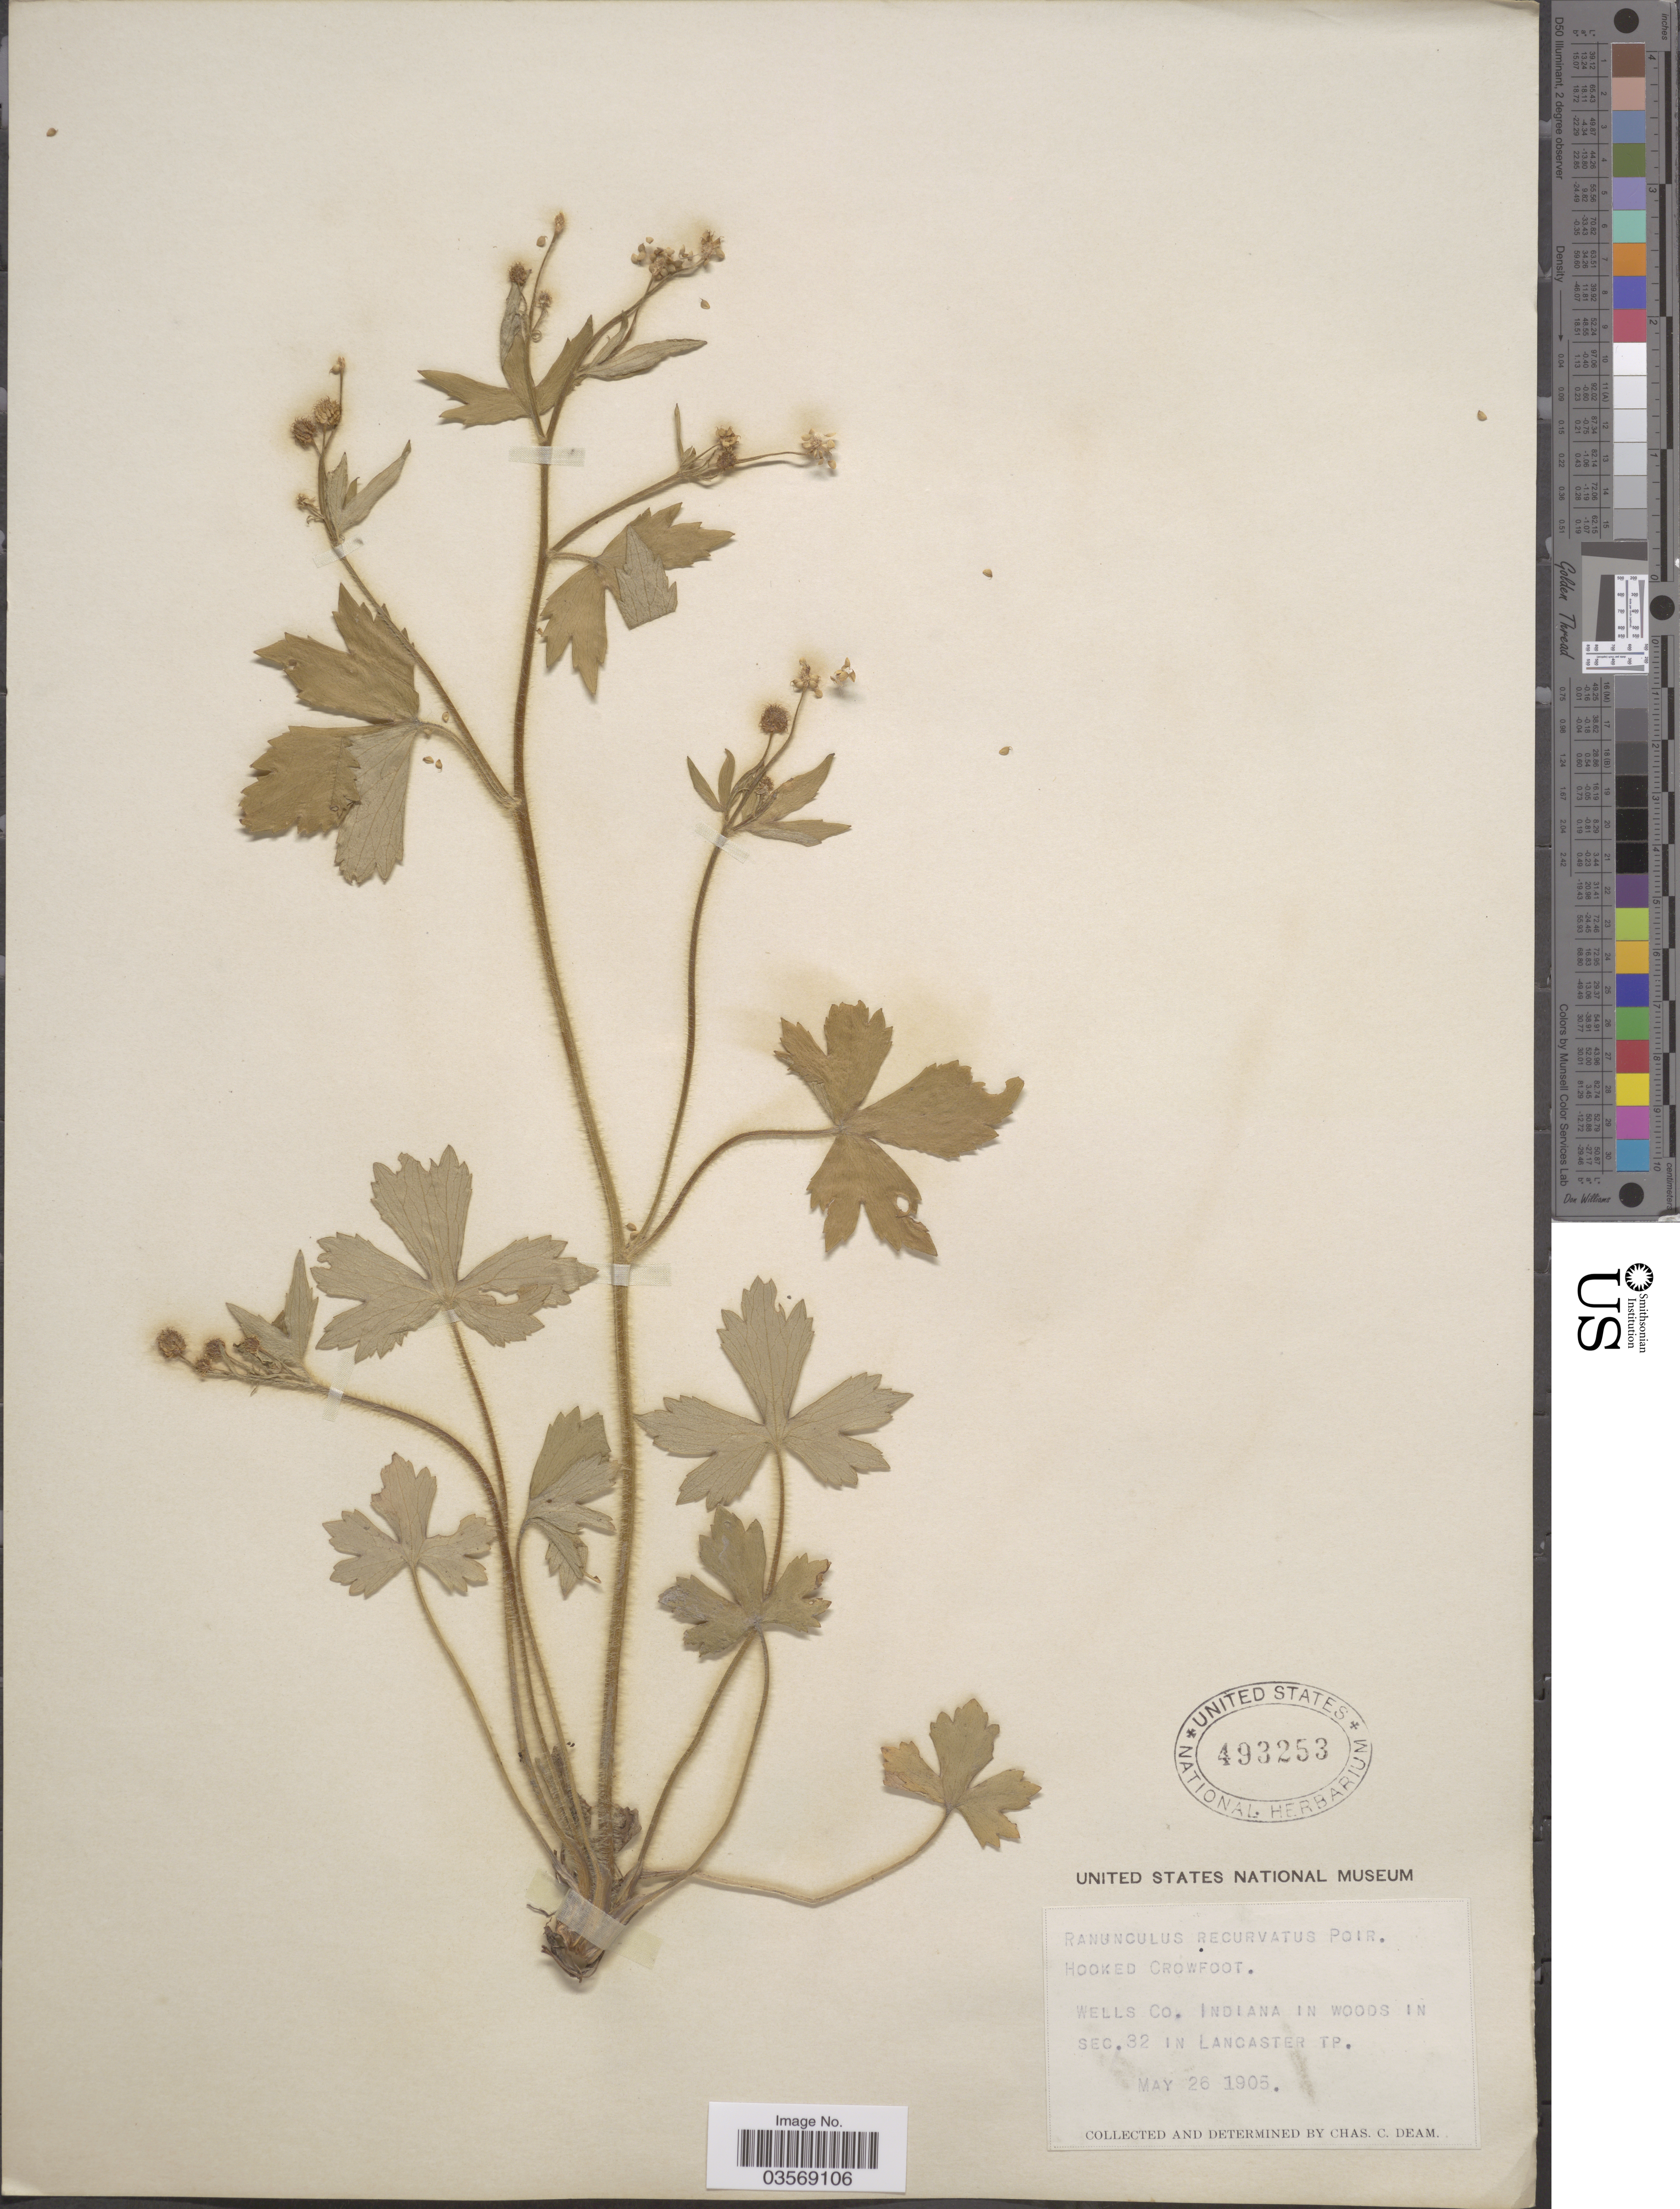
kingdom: Plantae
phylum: Tracheophyta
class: Magnoliopsida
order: Ranunculales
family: Ranunculaceae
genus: Ranunculus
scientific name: Ranunculus recurvatus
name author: Poir.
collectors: C. C. Deam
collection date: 1905-05-26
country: United States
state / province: Indiana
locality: Wells Co. Indiana in woods in sec. 32 in Lancaster Tp.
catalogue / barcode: US 493253